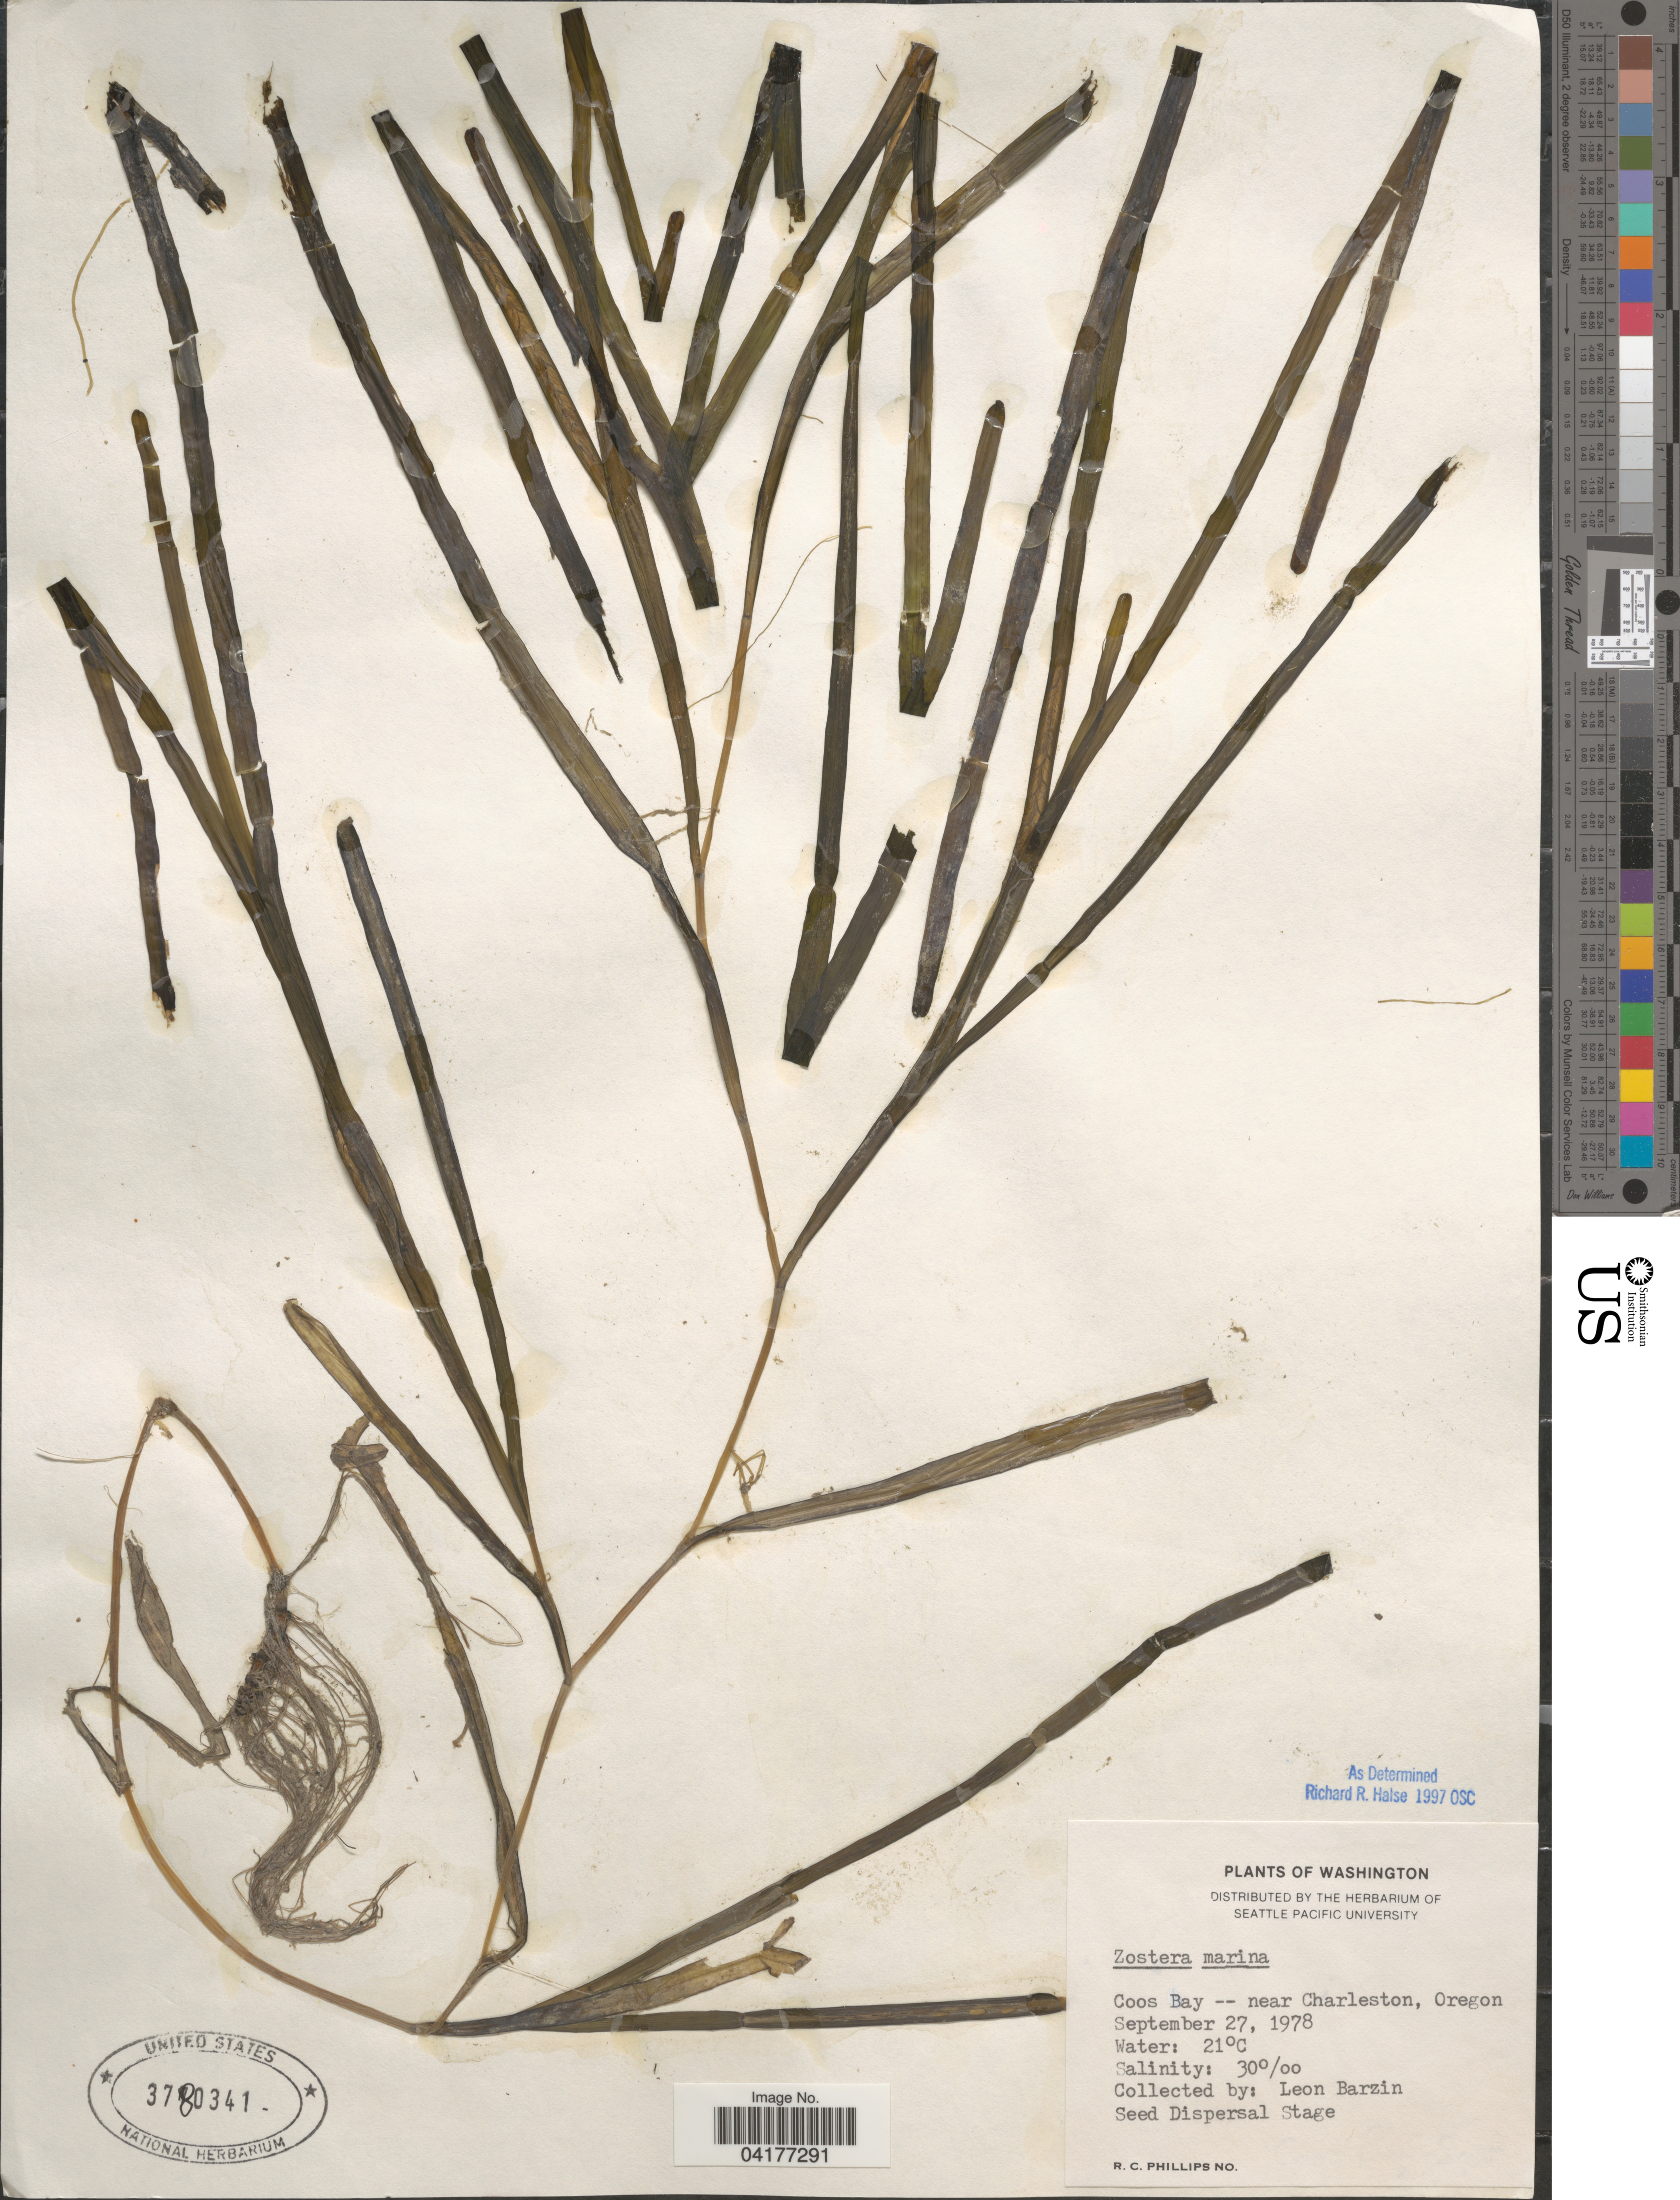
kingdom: Plantae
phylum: Tracheophyta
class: Liliopsida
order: Alismatales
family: Zosteraceae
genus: Zostera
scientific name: Zostera marina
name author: L.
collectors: L. Barzin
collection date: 1978-09-27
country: United States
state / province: Oregon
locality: Coos Bay -- near Charleston.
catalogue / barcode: US 3780341